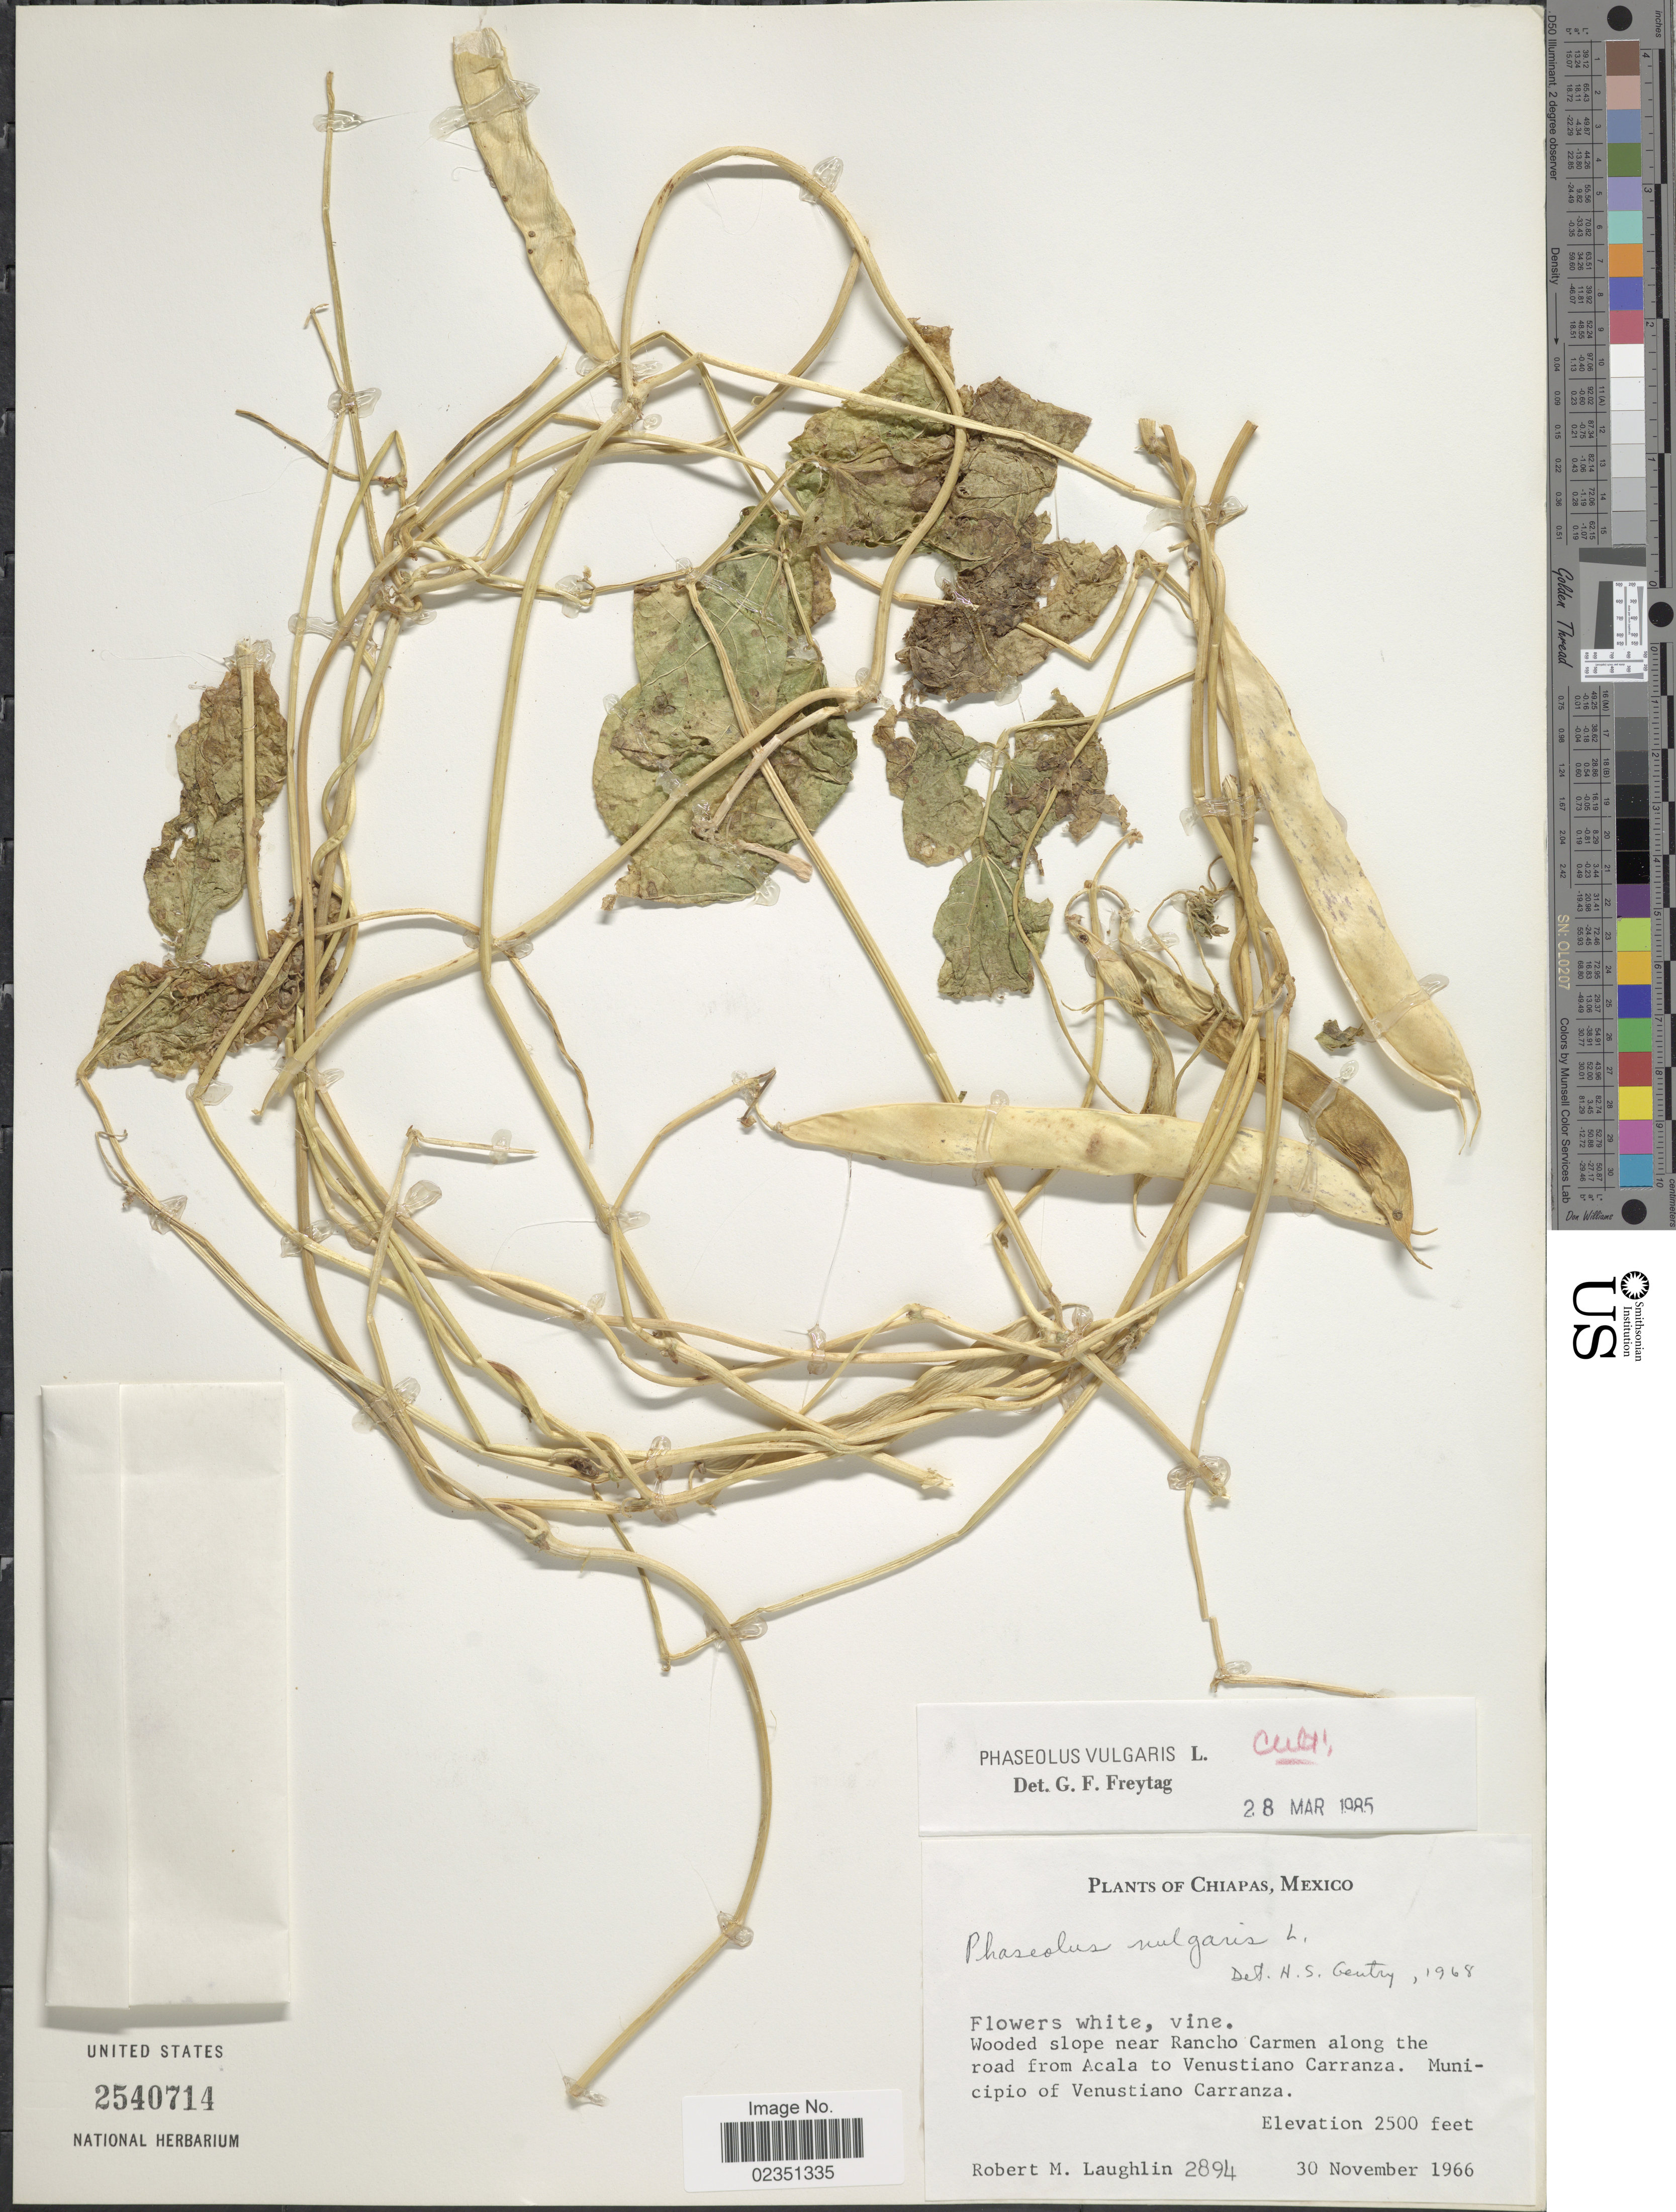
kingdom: Plantae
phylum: Tracheophyta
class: Magnoliopsida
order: Fabales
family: Fabaceae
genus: Phaseolus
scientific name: Phaseolus vulgaris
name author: L.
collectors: R. M. Laughlin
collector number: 2894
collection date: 1966-11-30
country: Mexico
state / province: Chiapas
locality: Wooded slope near Rancho Carmen along the road from Acala to Venustiano. Municipio of Venustiano Carranza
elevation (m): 762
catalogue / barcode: US 2540714